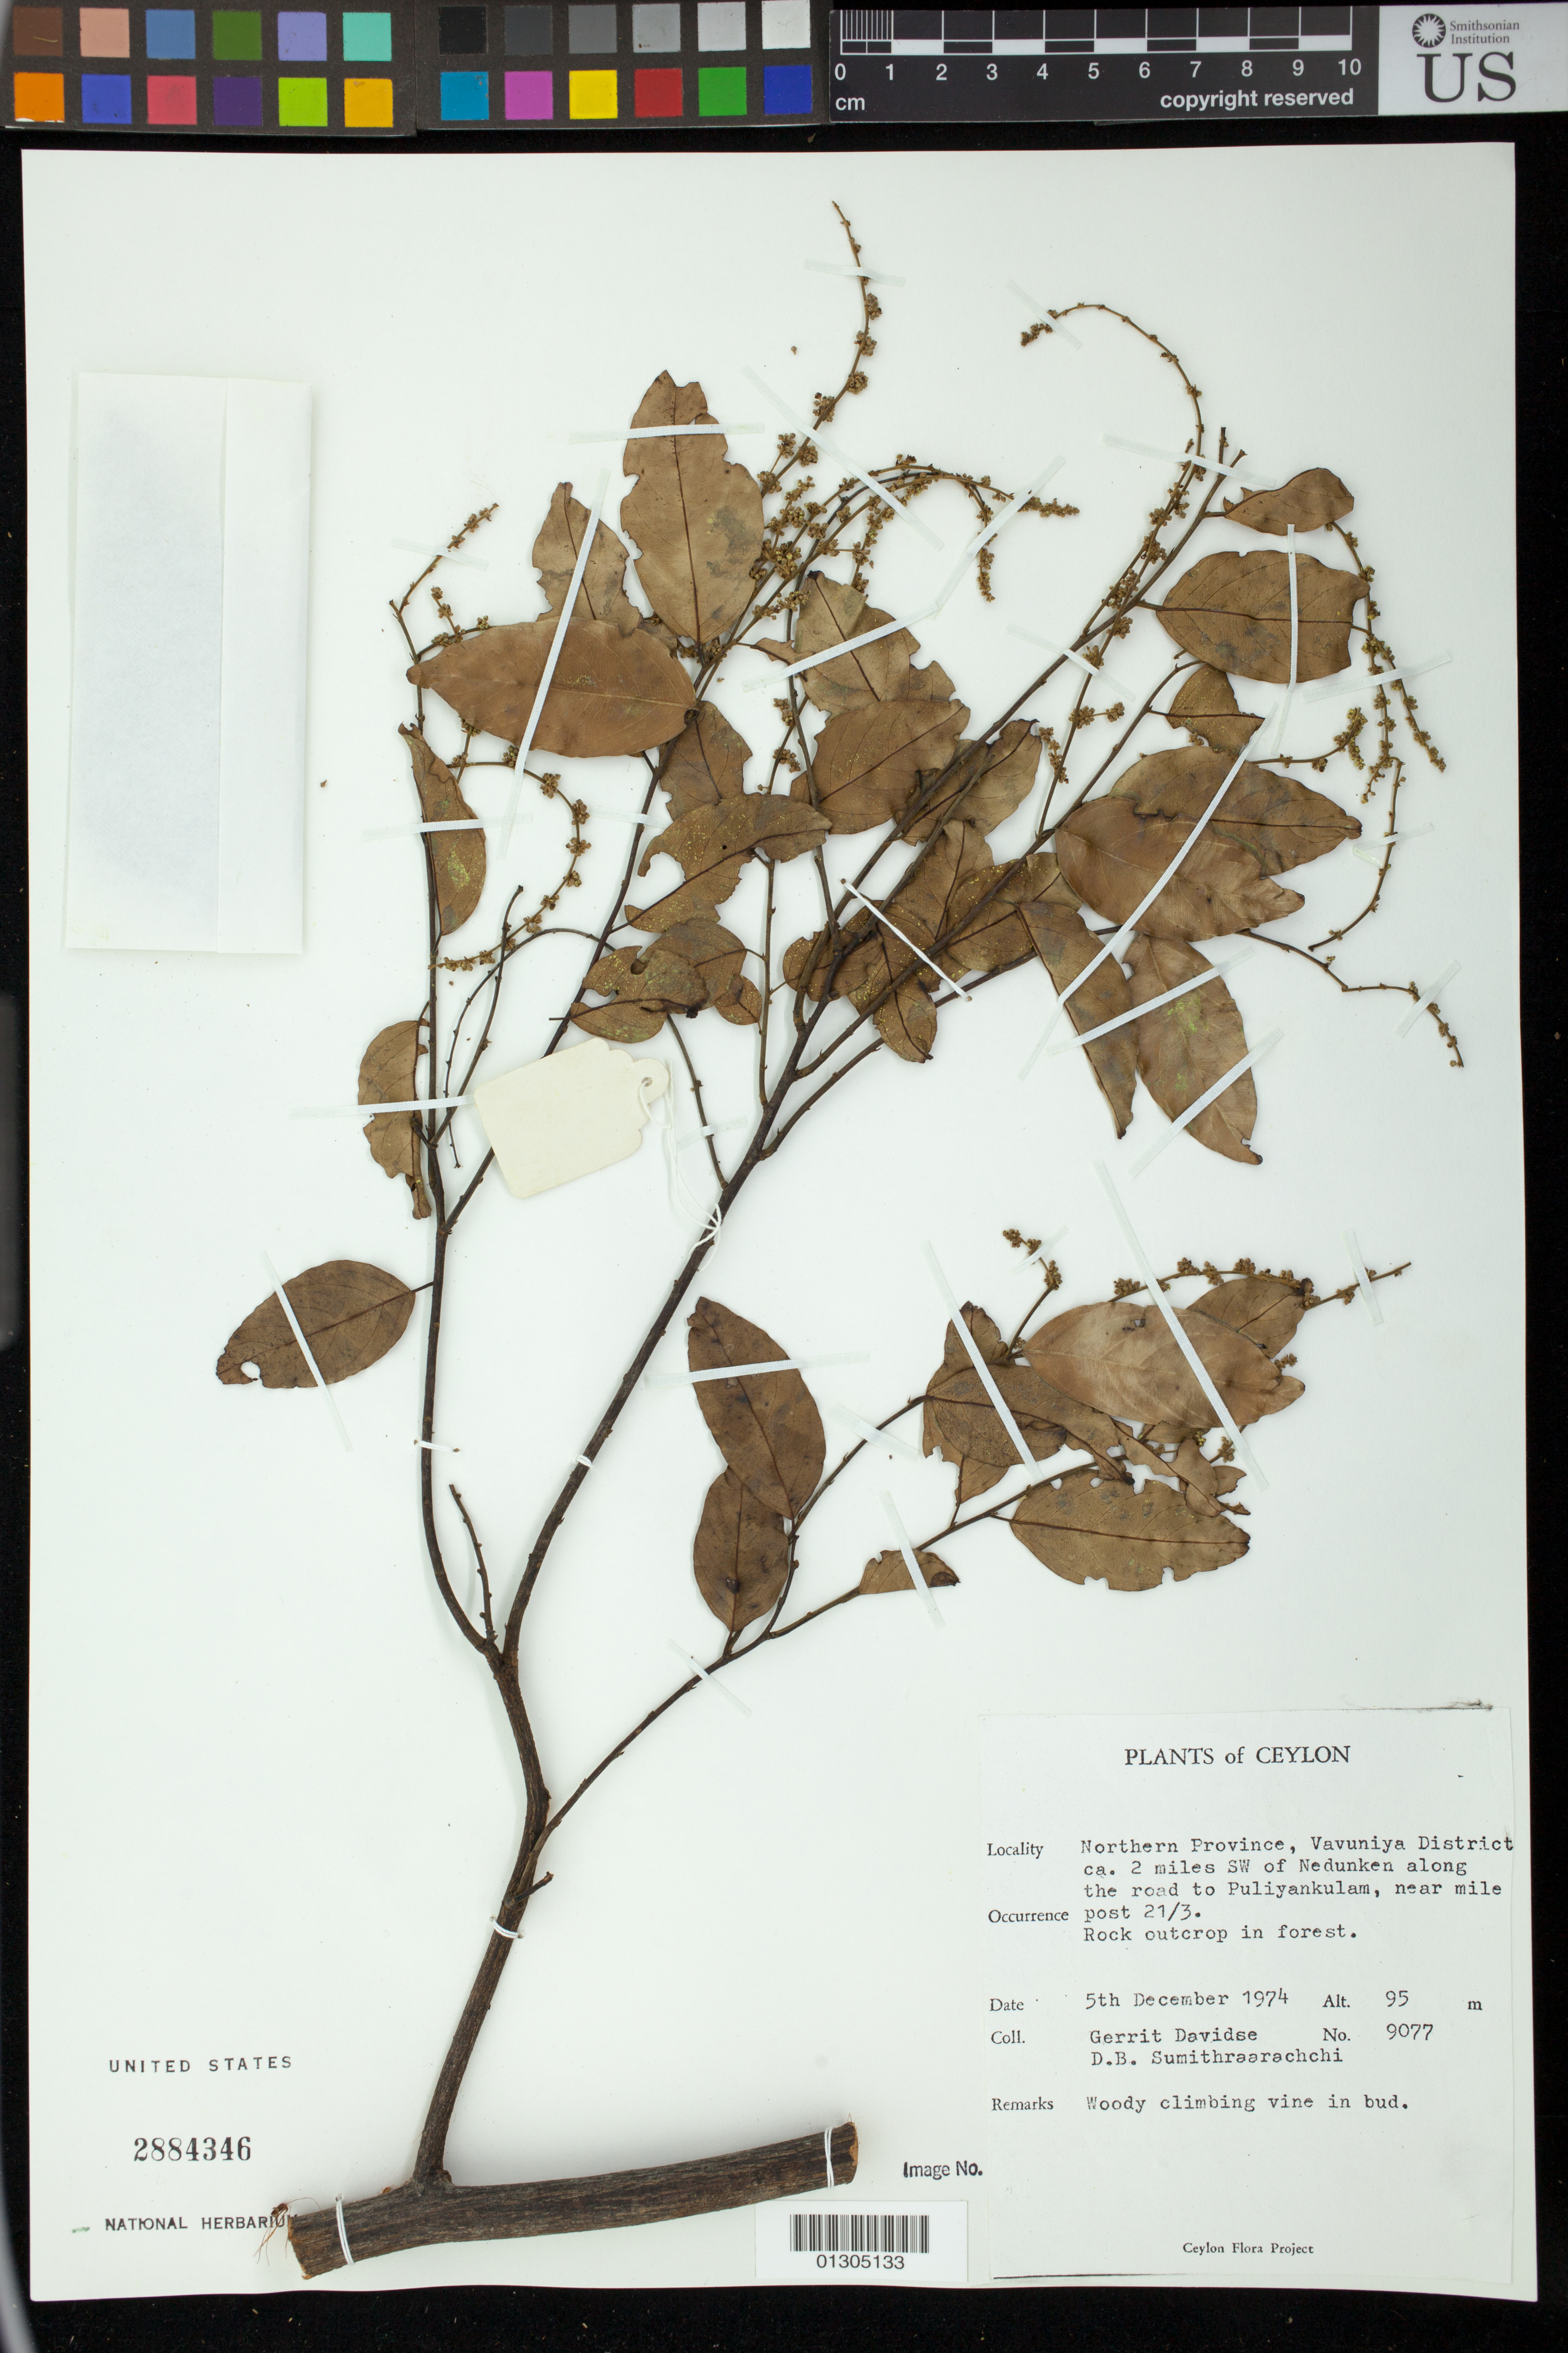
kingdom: Plantae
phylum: Tracheophyta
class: Magnoliopsida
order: Malpighiales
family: Euphorbiaceae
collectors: G. Davidse & D. B. Sumithraarachchi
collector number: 9077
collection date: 1974-12-05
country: Sri Lanka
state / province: Northern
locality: Vavuniya District ca. 2 miles SW of Nedunken along the road to Puliyankulam, near mile post 21/3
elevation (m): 95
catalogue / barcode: US 2884346